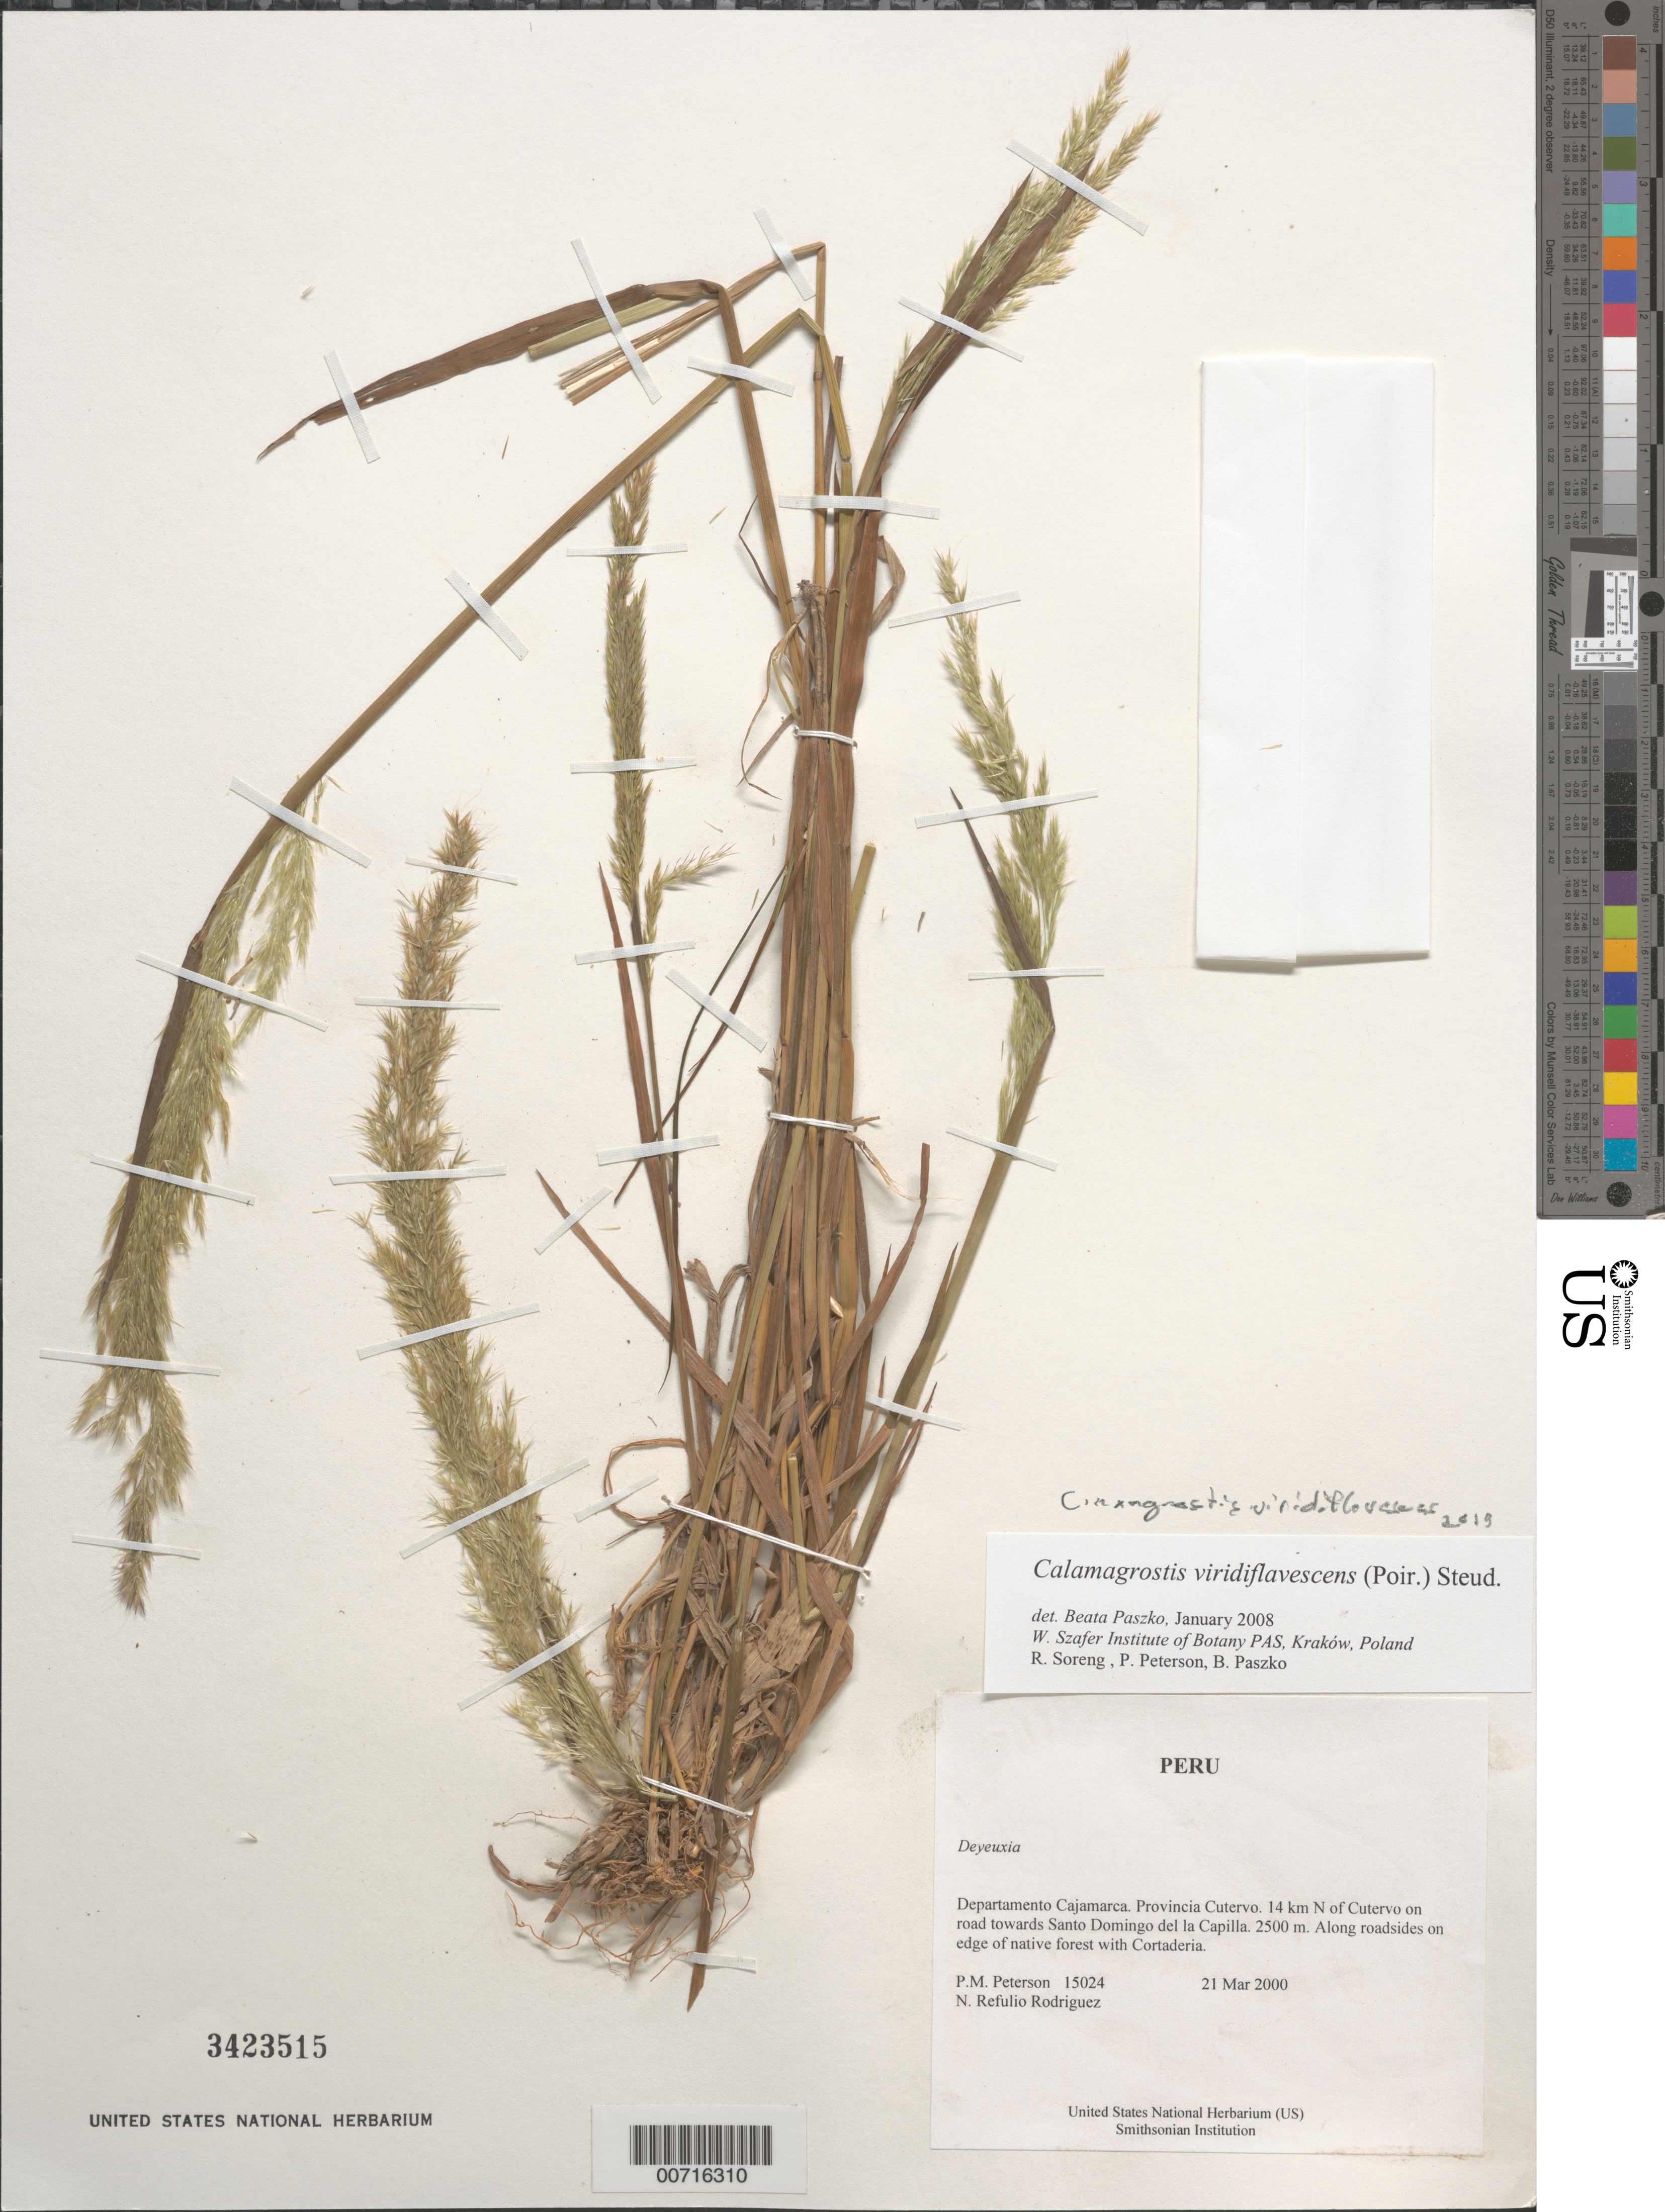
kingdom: Plantae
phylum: Tracheophyta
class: Liliopsida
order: Poales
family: Poaceae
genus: Cinnagrostis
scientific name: Cinnagrostis viridiflavescens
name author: (Poir.) P.M. Peterson et al.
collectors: P. M. Peterson & N. Refulio-Rodríguez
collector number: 15024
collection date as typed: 21 Mar 2000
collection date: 2000-03-21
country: Peru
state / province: Cajamarca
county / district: Cutervo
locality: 14 km N of Cutervo on road towards Santo Domingo del la Capilla.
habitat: Along roadsides on edge of native forest with Cortaderia.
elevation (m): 2500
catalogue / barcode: US 3423515